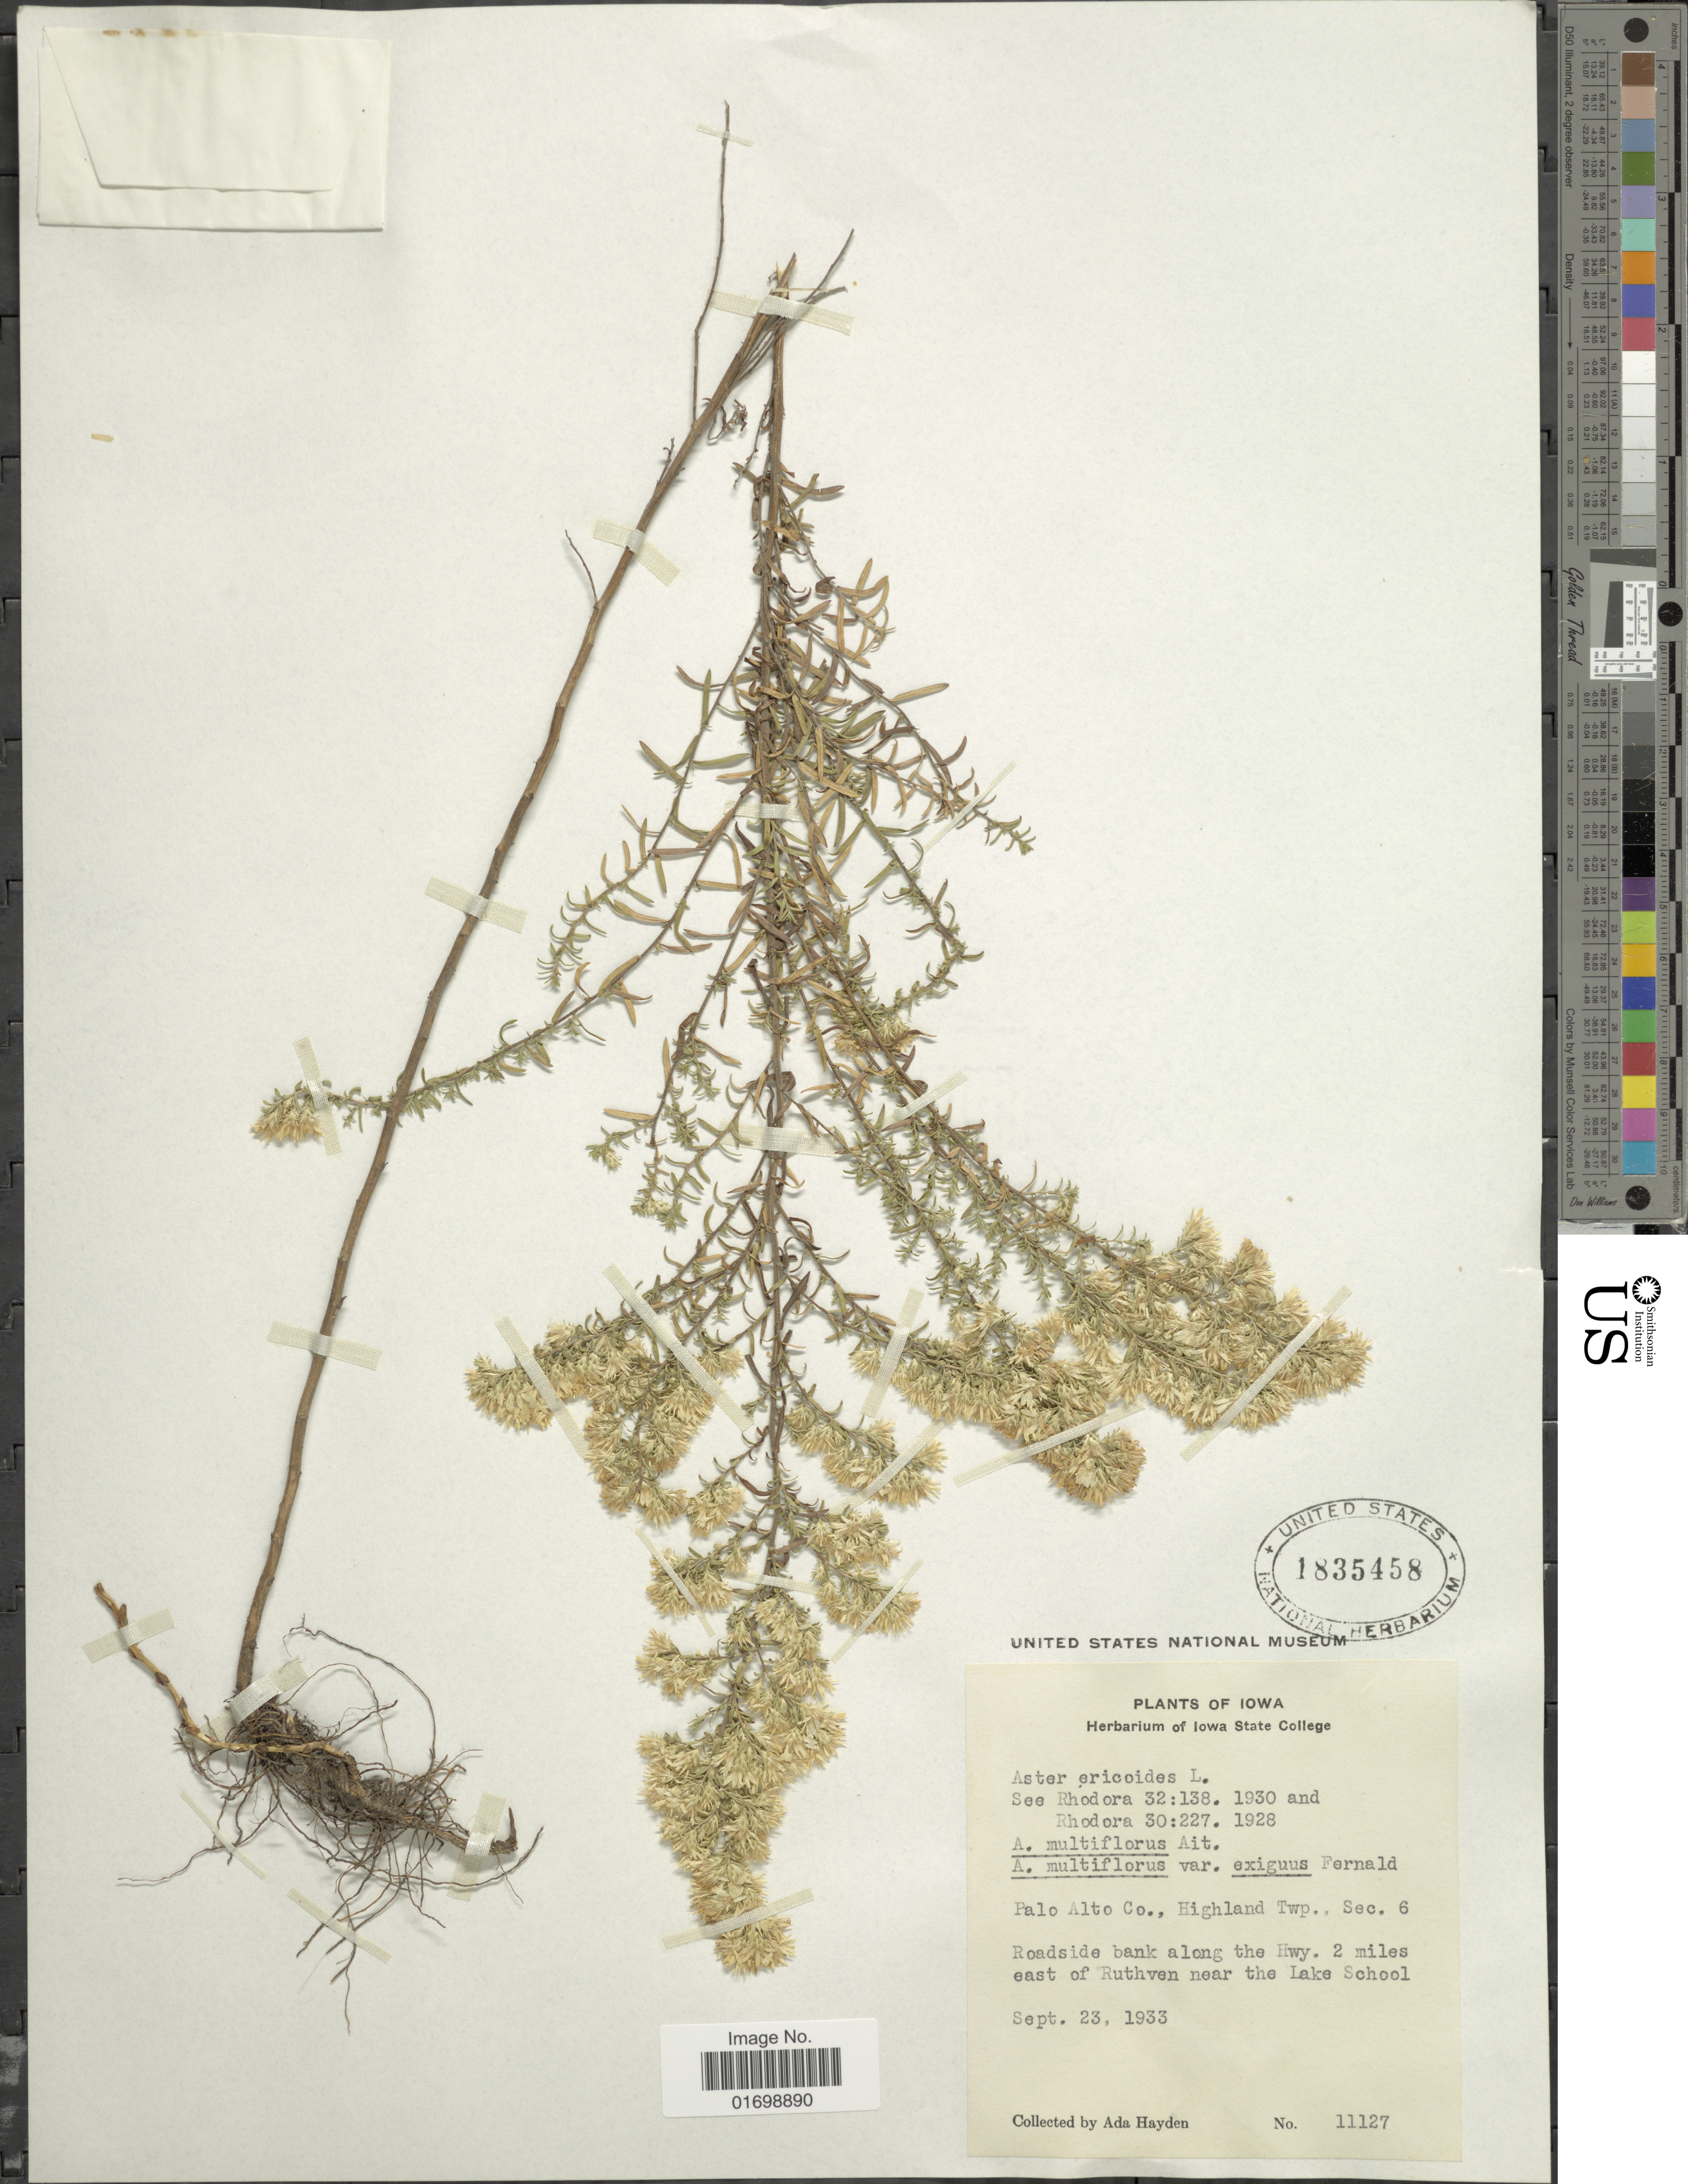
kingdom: Plantae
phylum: Tracheophyta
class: Magnoliopsida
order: Asterales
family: Asteraceae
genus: Symphyotrichum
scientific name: Symphyotrichum ericoides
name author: (L.) G.L. Nesom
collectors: Ada Hayden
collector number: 11127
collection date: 1933-09-23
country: United States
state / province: Iowa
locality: Palo Alto Co., Highland Twp., Sec. 6, roadside bank along the Hwy. 2 miles east of Ruthven near the Lake School.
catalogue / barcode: US 1835458